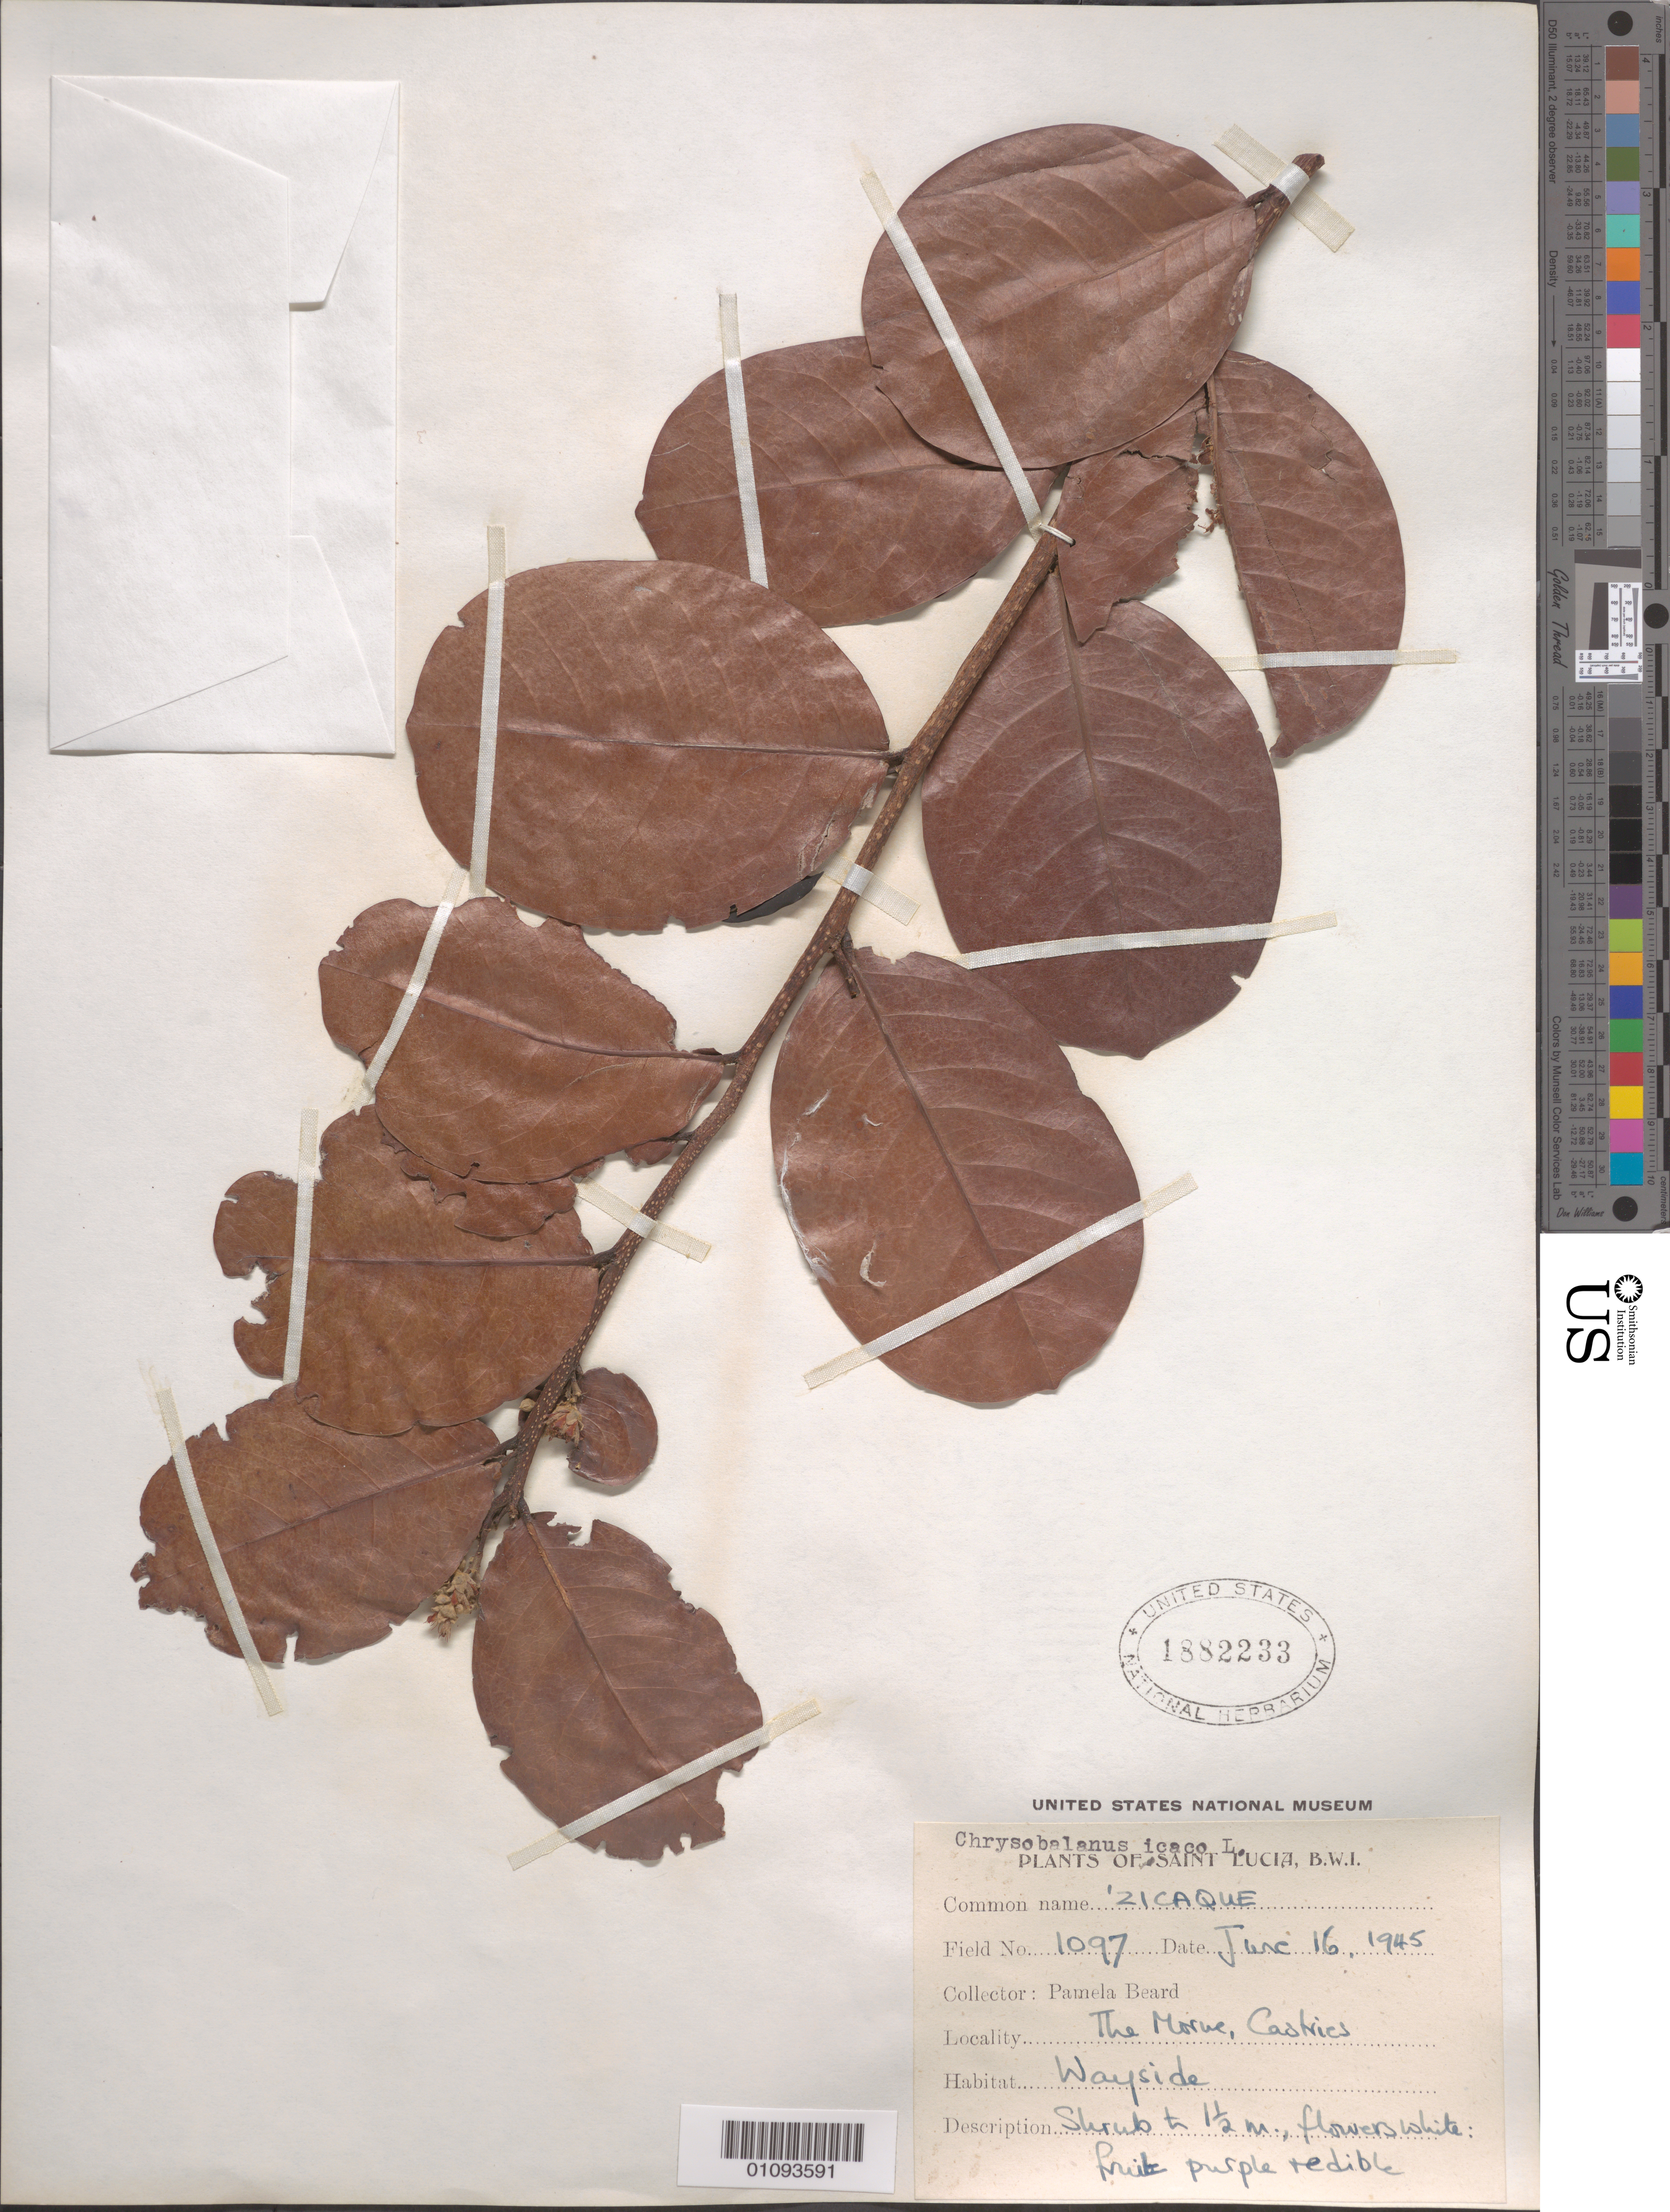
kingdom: Plantae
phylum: Tracheophyta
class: Magnoliopsida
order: Malpighiales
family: Chrysobalanaceae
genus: Chrysobalanus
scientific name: Chrysobalanus icaco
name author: L.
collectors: P. Beard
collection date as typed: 16 Jun 1945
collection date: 1945-06-16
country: St. Lucia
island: St. Lucia I.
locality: The Morue, Castries. Wayside.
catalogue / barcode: US 1882233